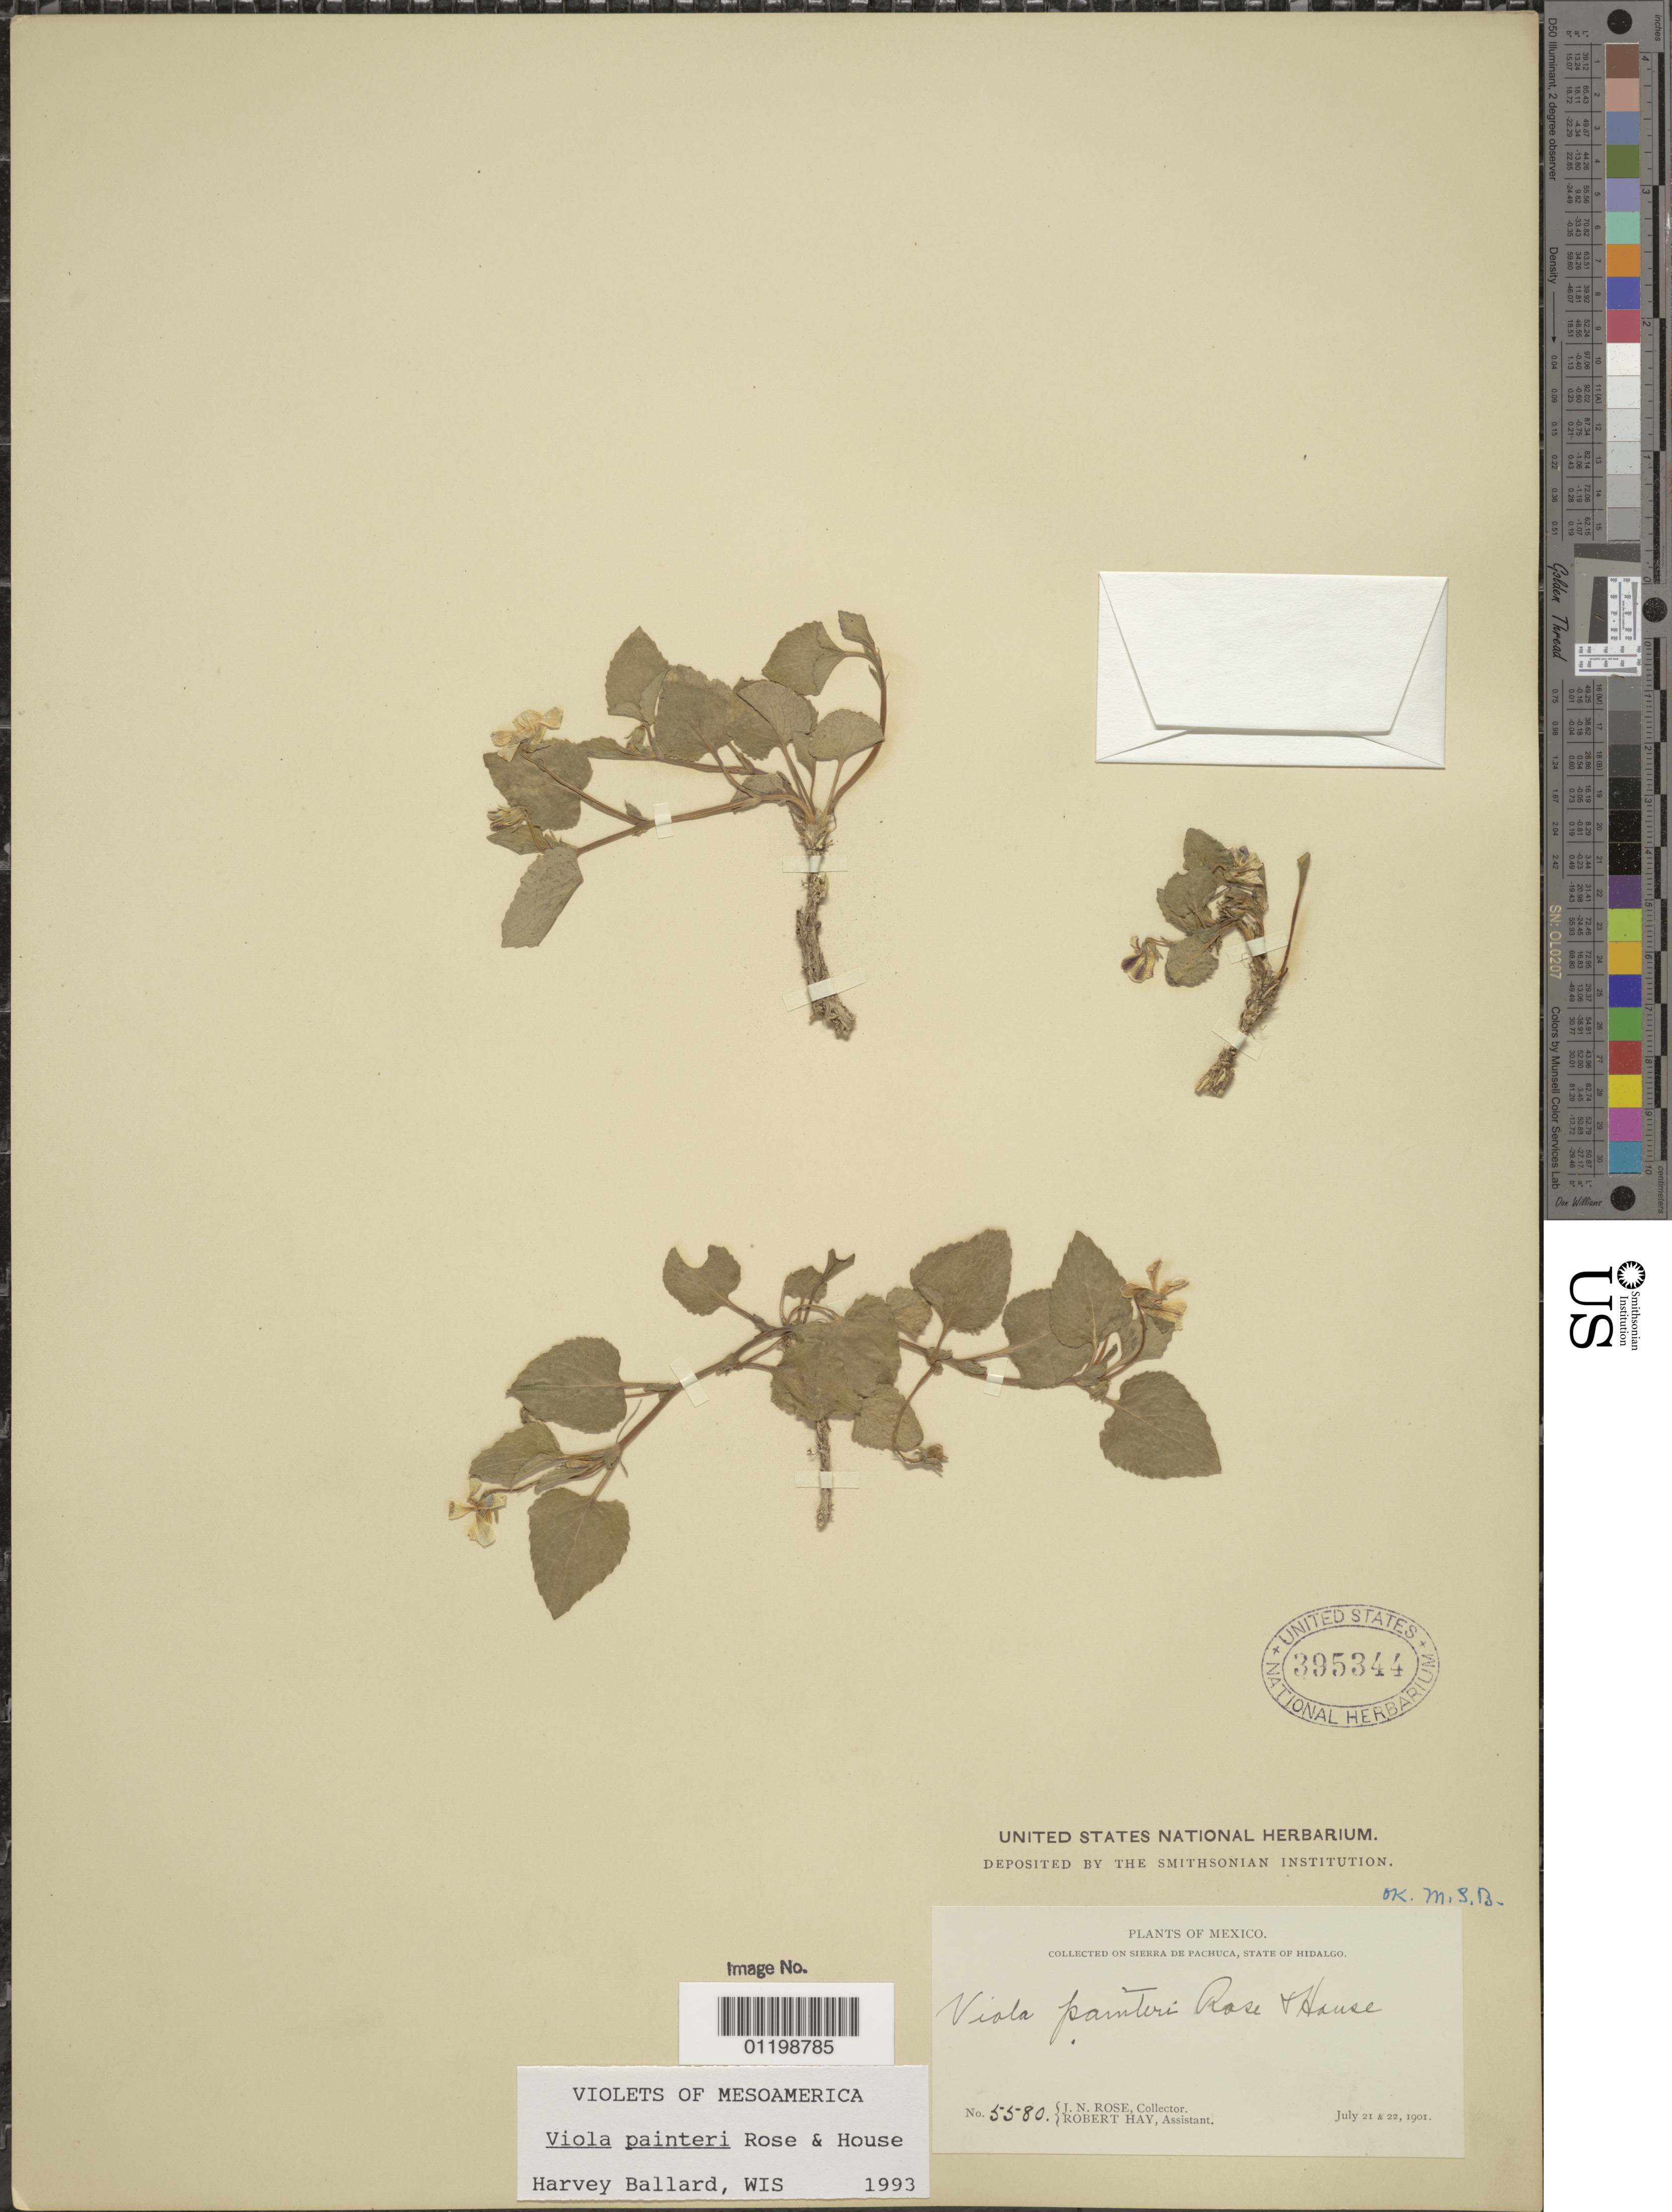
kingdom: Plantae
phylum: Tracheophyta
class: Magnoliopsida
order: Malpighiales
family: Violaceae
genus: Viola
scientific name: Viola painteri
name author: Rose & House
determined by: Ballard, Harvey E.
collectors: J. N. Rose & R. H. Hay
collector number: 5580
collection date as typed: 21 Jul 1901 and 22 Jul 1901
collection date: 1901-07-21,1901-07-22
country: Mexico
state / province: Hidalgo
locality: Sierra de Pachuca.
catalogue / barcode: US 395344